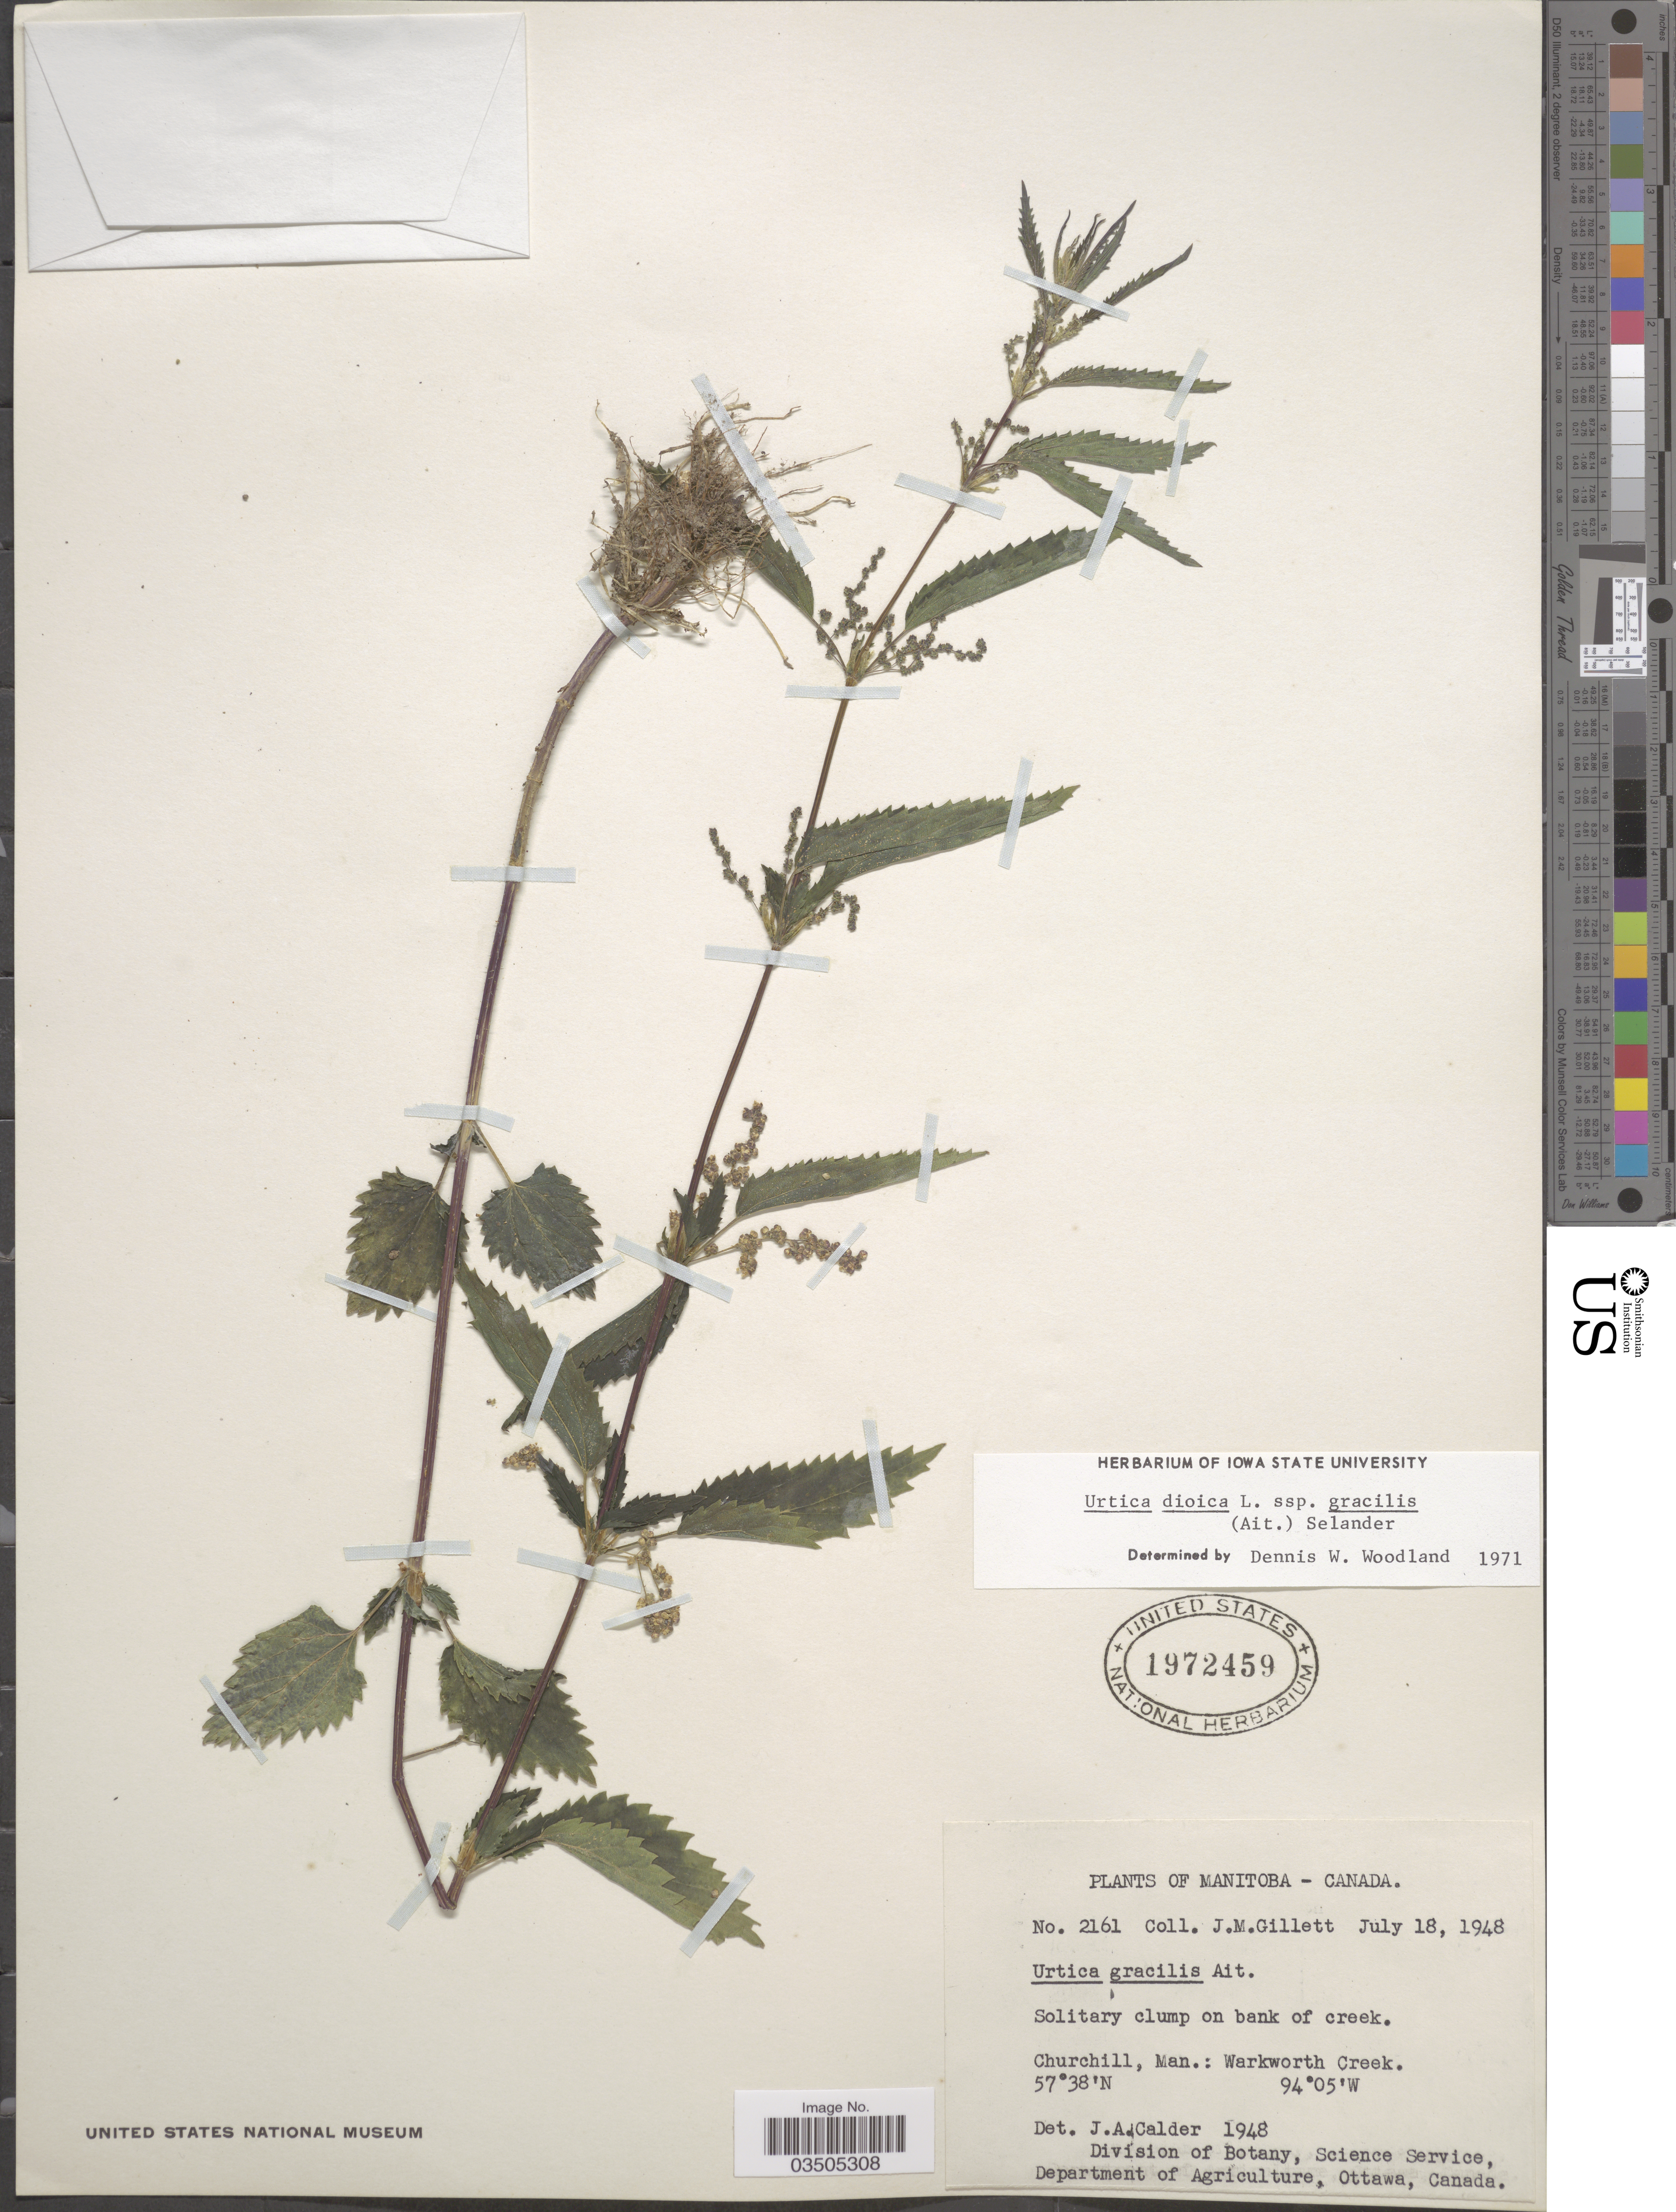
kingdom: Plantae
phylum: Tracheophyta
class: Magnoliopsida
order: Rosales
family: Urticaceae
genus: Urtica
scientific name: Urtica dioica subsp. gracilis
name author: L.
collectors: J. M. Gillett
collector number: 2161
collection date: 1948-07-18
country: Canada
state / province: Manitoba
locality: Churchill, Man.: Warkworth Creek.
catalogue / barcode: US 1972459